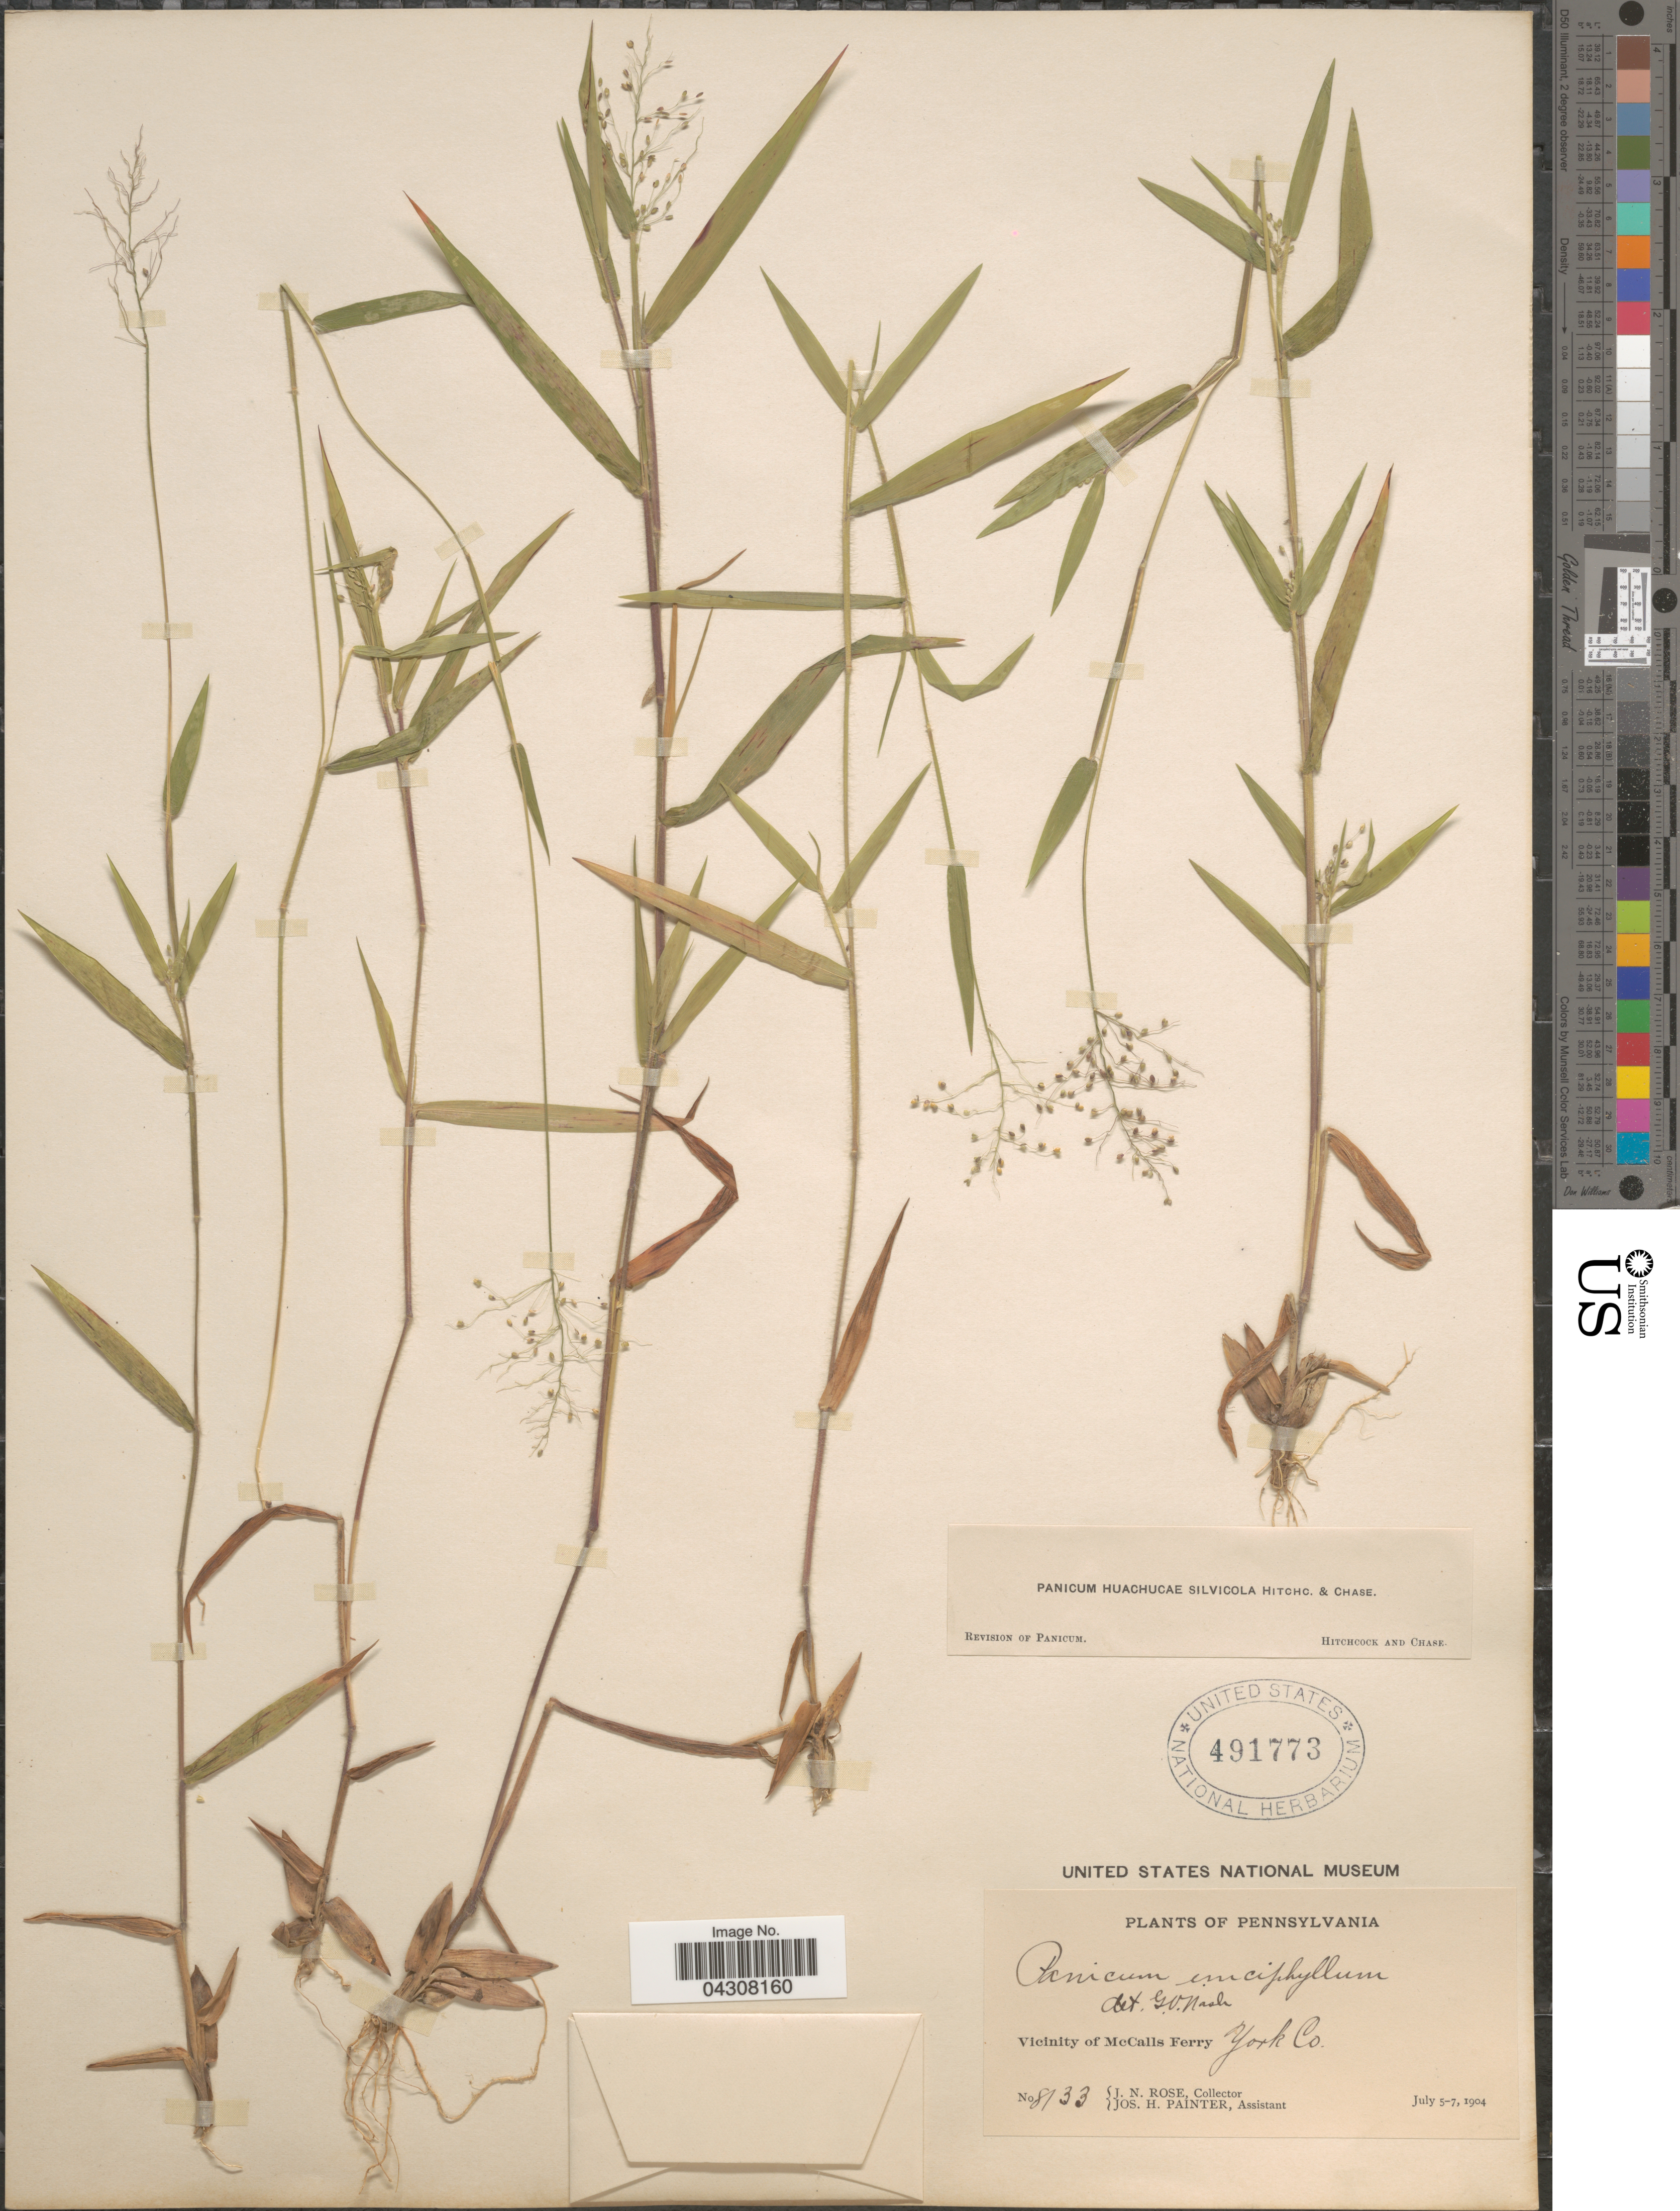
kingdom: Plantae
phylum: Tracheophyta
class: Liliopsida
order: Poales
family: Poaceae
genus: Dichanthelium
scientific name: Dichanthelium acuminatum var. acuminatum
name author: (Sw.) Gould & C.A. Clark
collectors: J. N. Rose & J. H. Painter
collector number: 8133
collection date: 1904-07-05/1904-07-07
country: United States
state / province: Pennsylvania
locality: Vicinity of McCalls Ferry York Co.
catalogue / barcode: US 491773